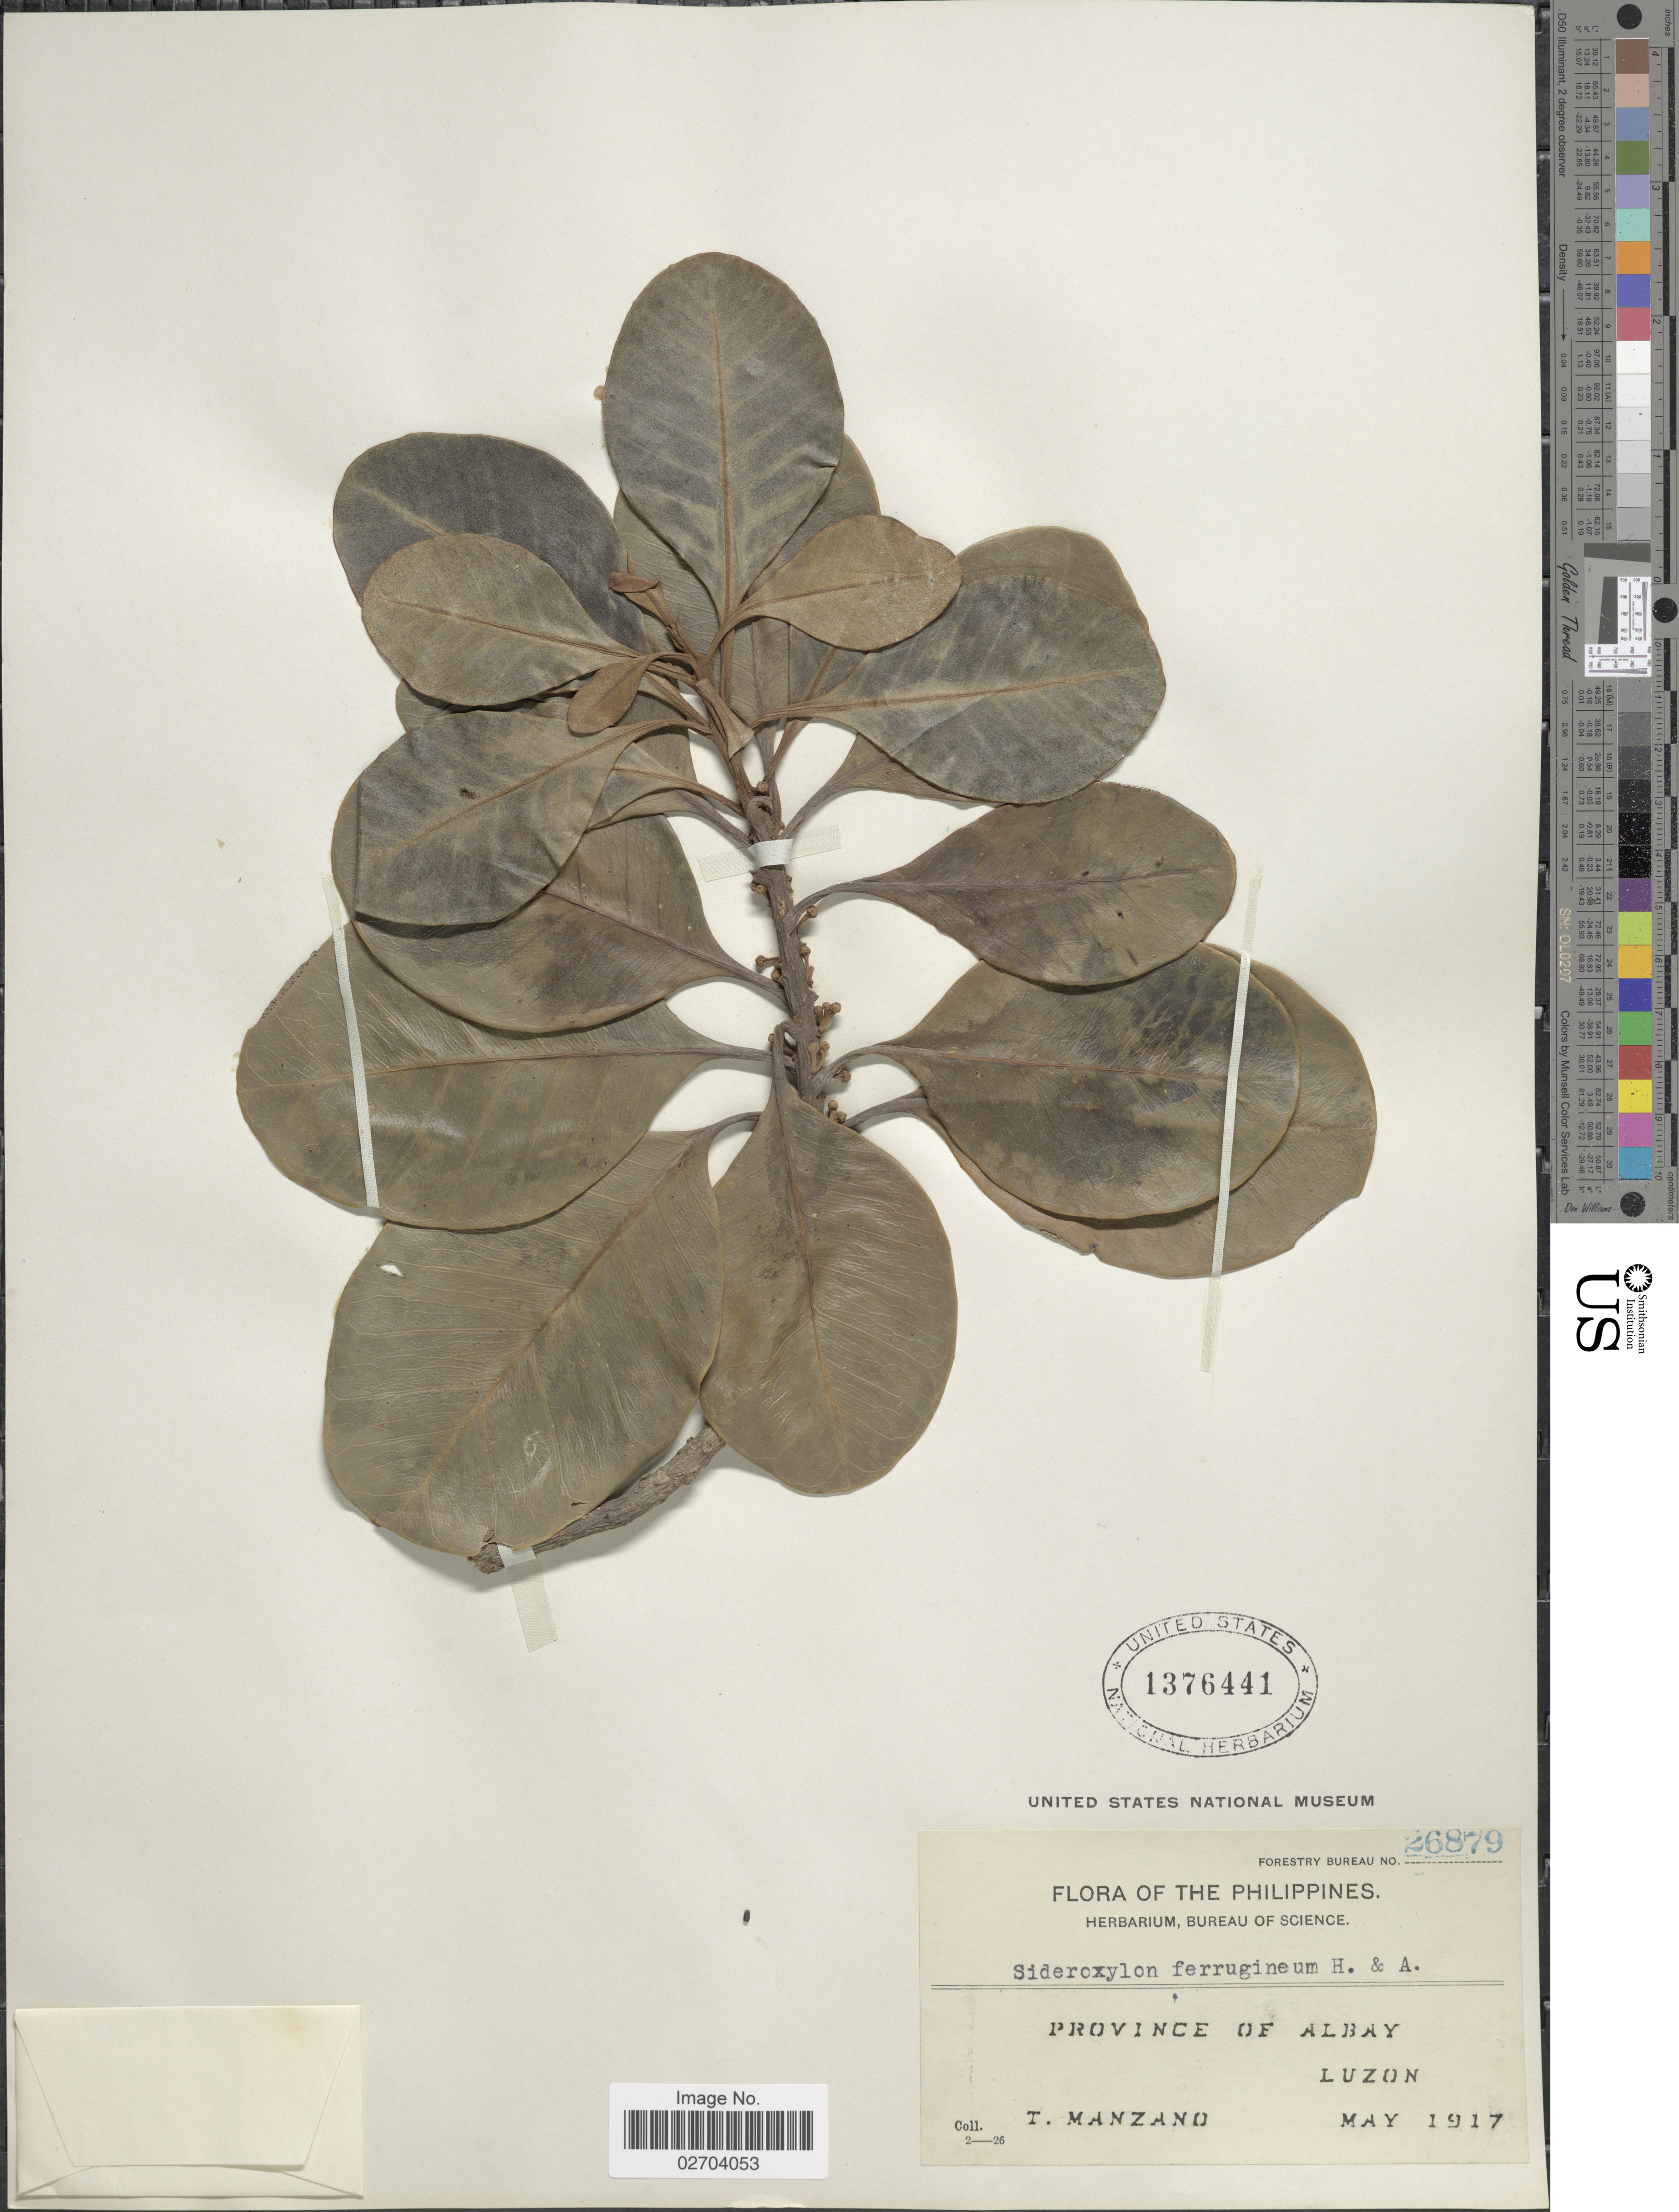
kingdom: Plantae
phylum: Tracheophyta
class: Magnoliopsida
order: Ericales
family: Sapotaceae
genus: Sideroxylon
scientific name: Sideroxylon ferrugineum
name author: Hook. & Arn.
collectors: T. Manzano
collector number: Forestry Bureau 26879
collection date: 1917-05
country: Philippines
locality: Province of Albay, Luzon.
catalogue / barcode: US 1376441